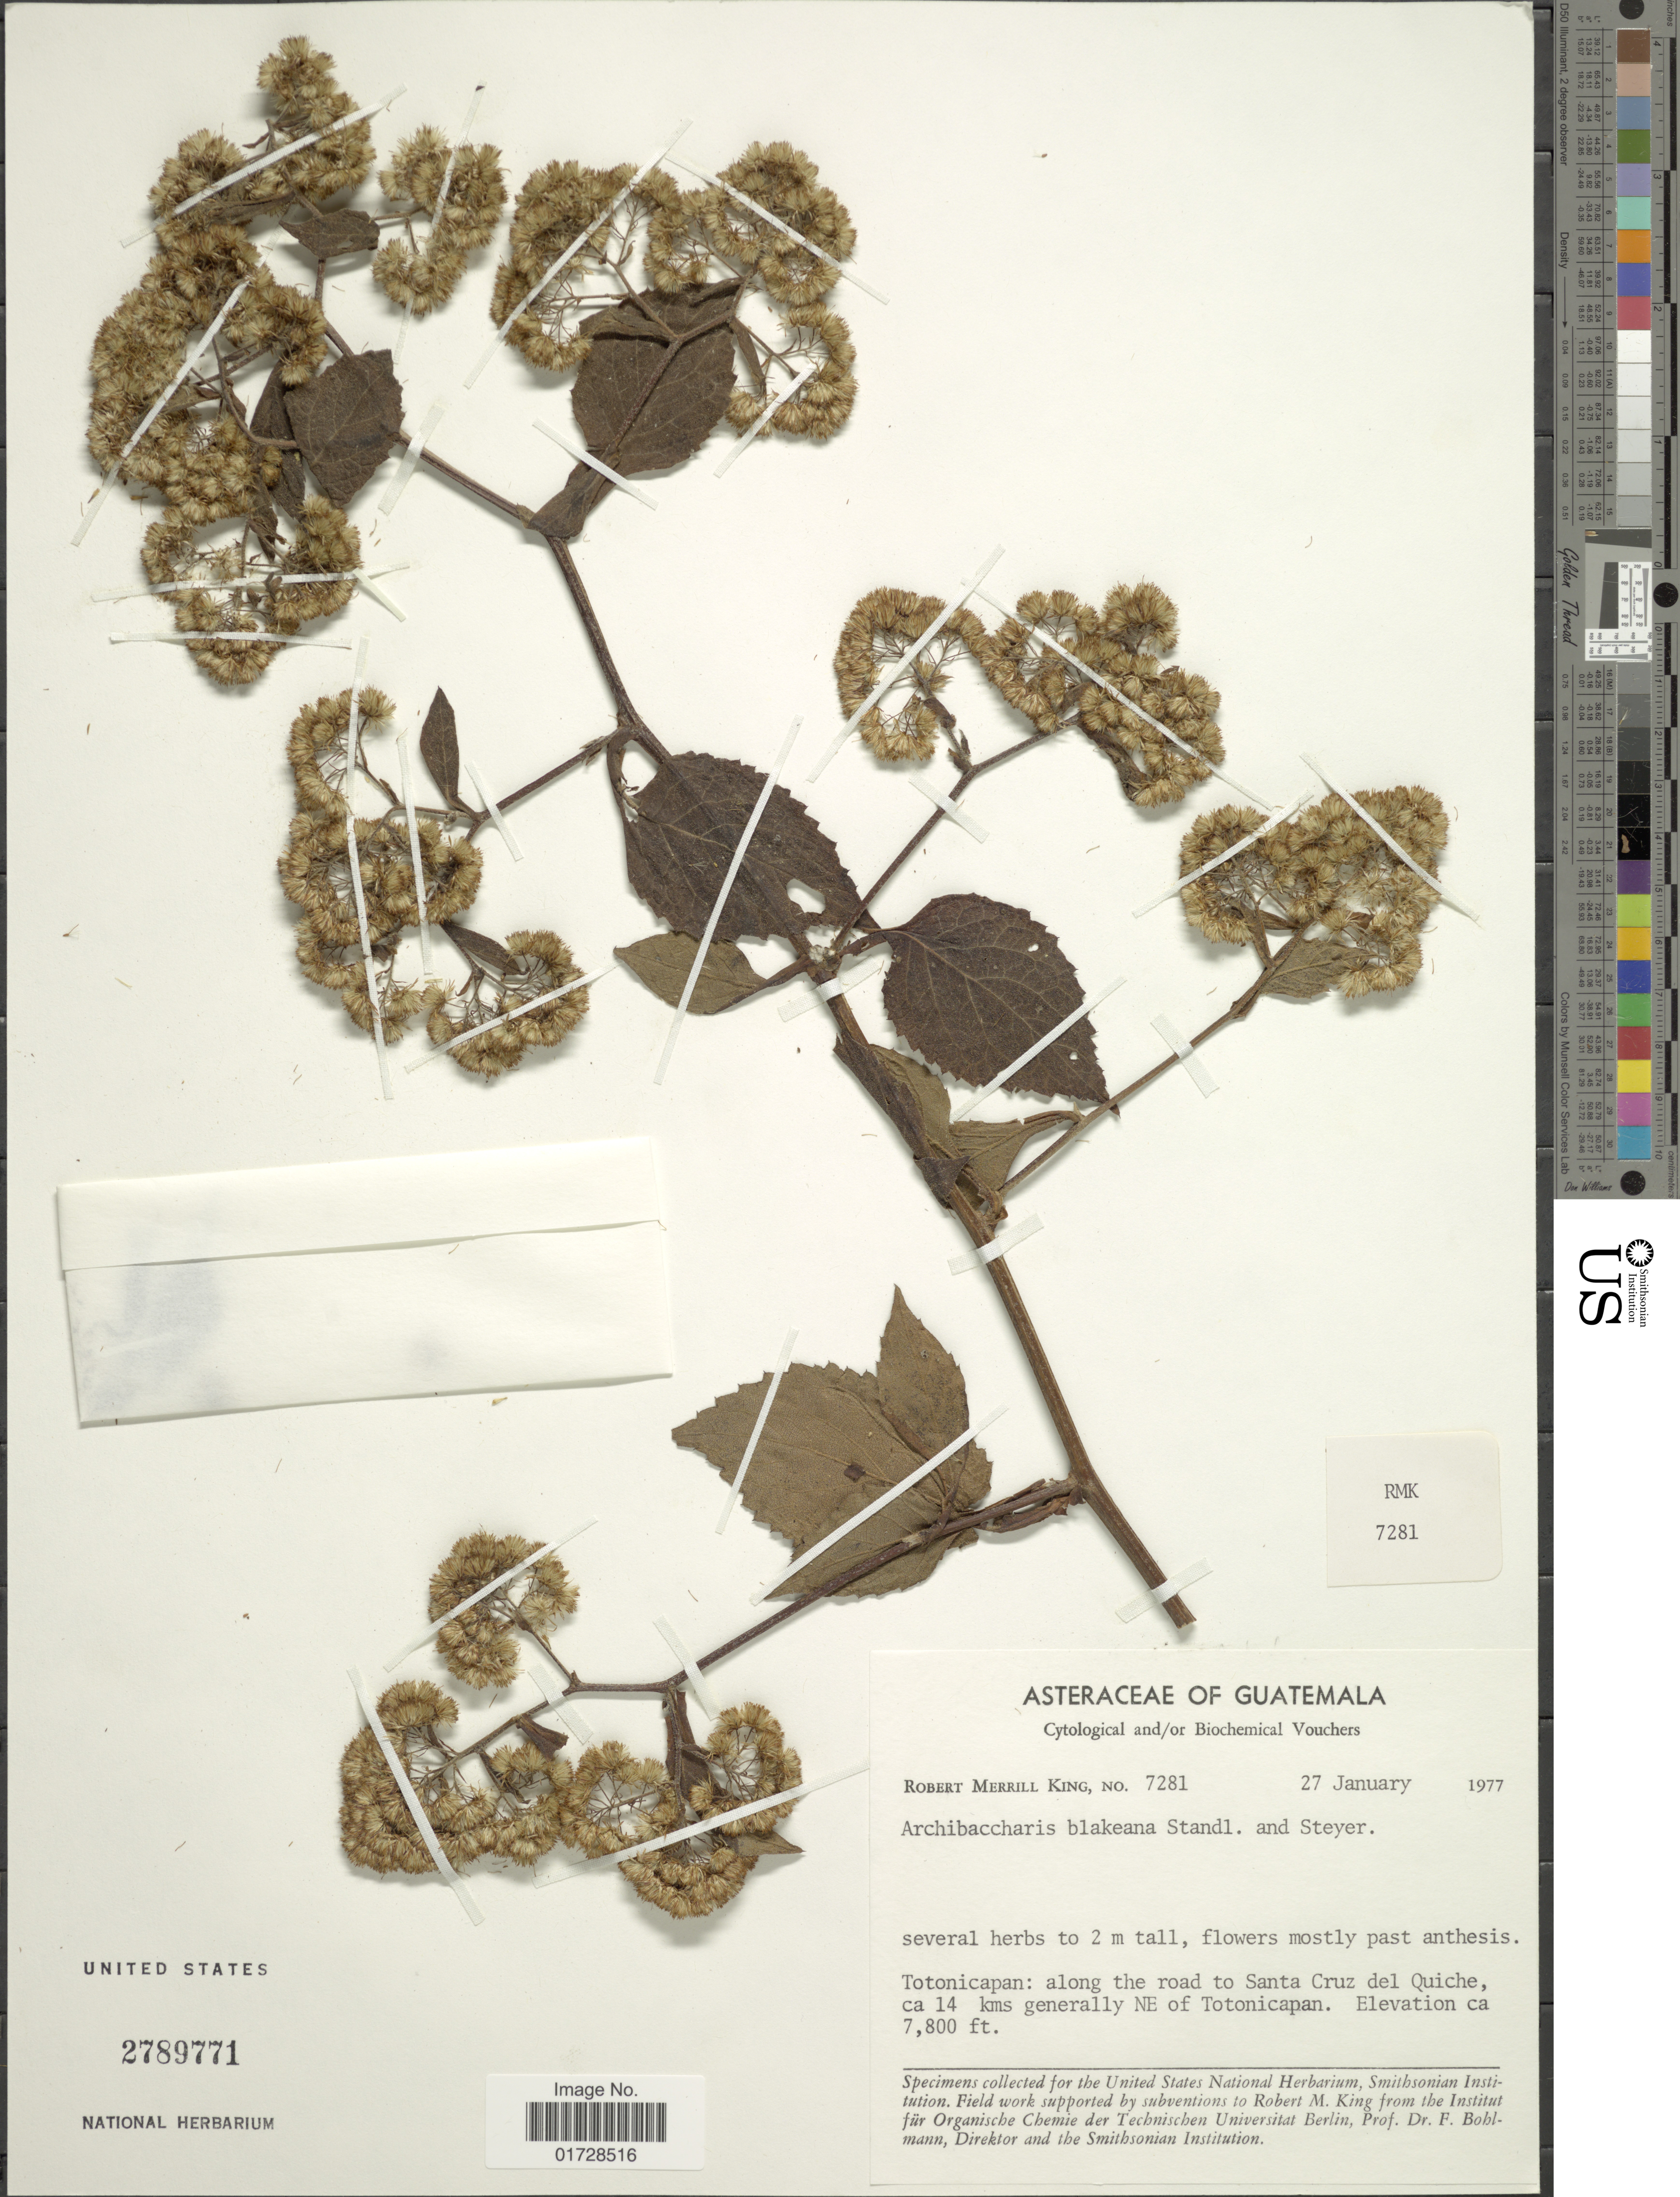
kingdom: Plantae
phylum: Tracheophyta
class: Magnoliopsida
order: Asterales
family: Asteraceae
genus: Archibaccharis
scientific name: Archibaccharis blakeana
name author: Standl. & Steyerm.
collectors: R. M. King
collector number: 7281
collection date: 1977-01-27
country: Guatemala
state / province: Totonicapan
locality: Along the road to Santa Cruz del Quiche, ca 14 kms generally NE of Totonicapan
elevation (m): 2377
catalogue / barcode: US 2789771